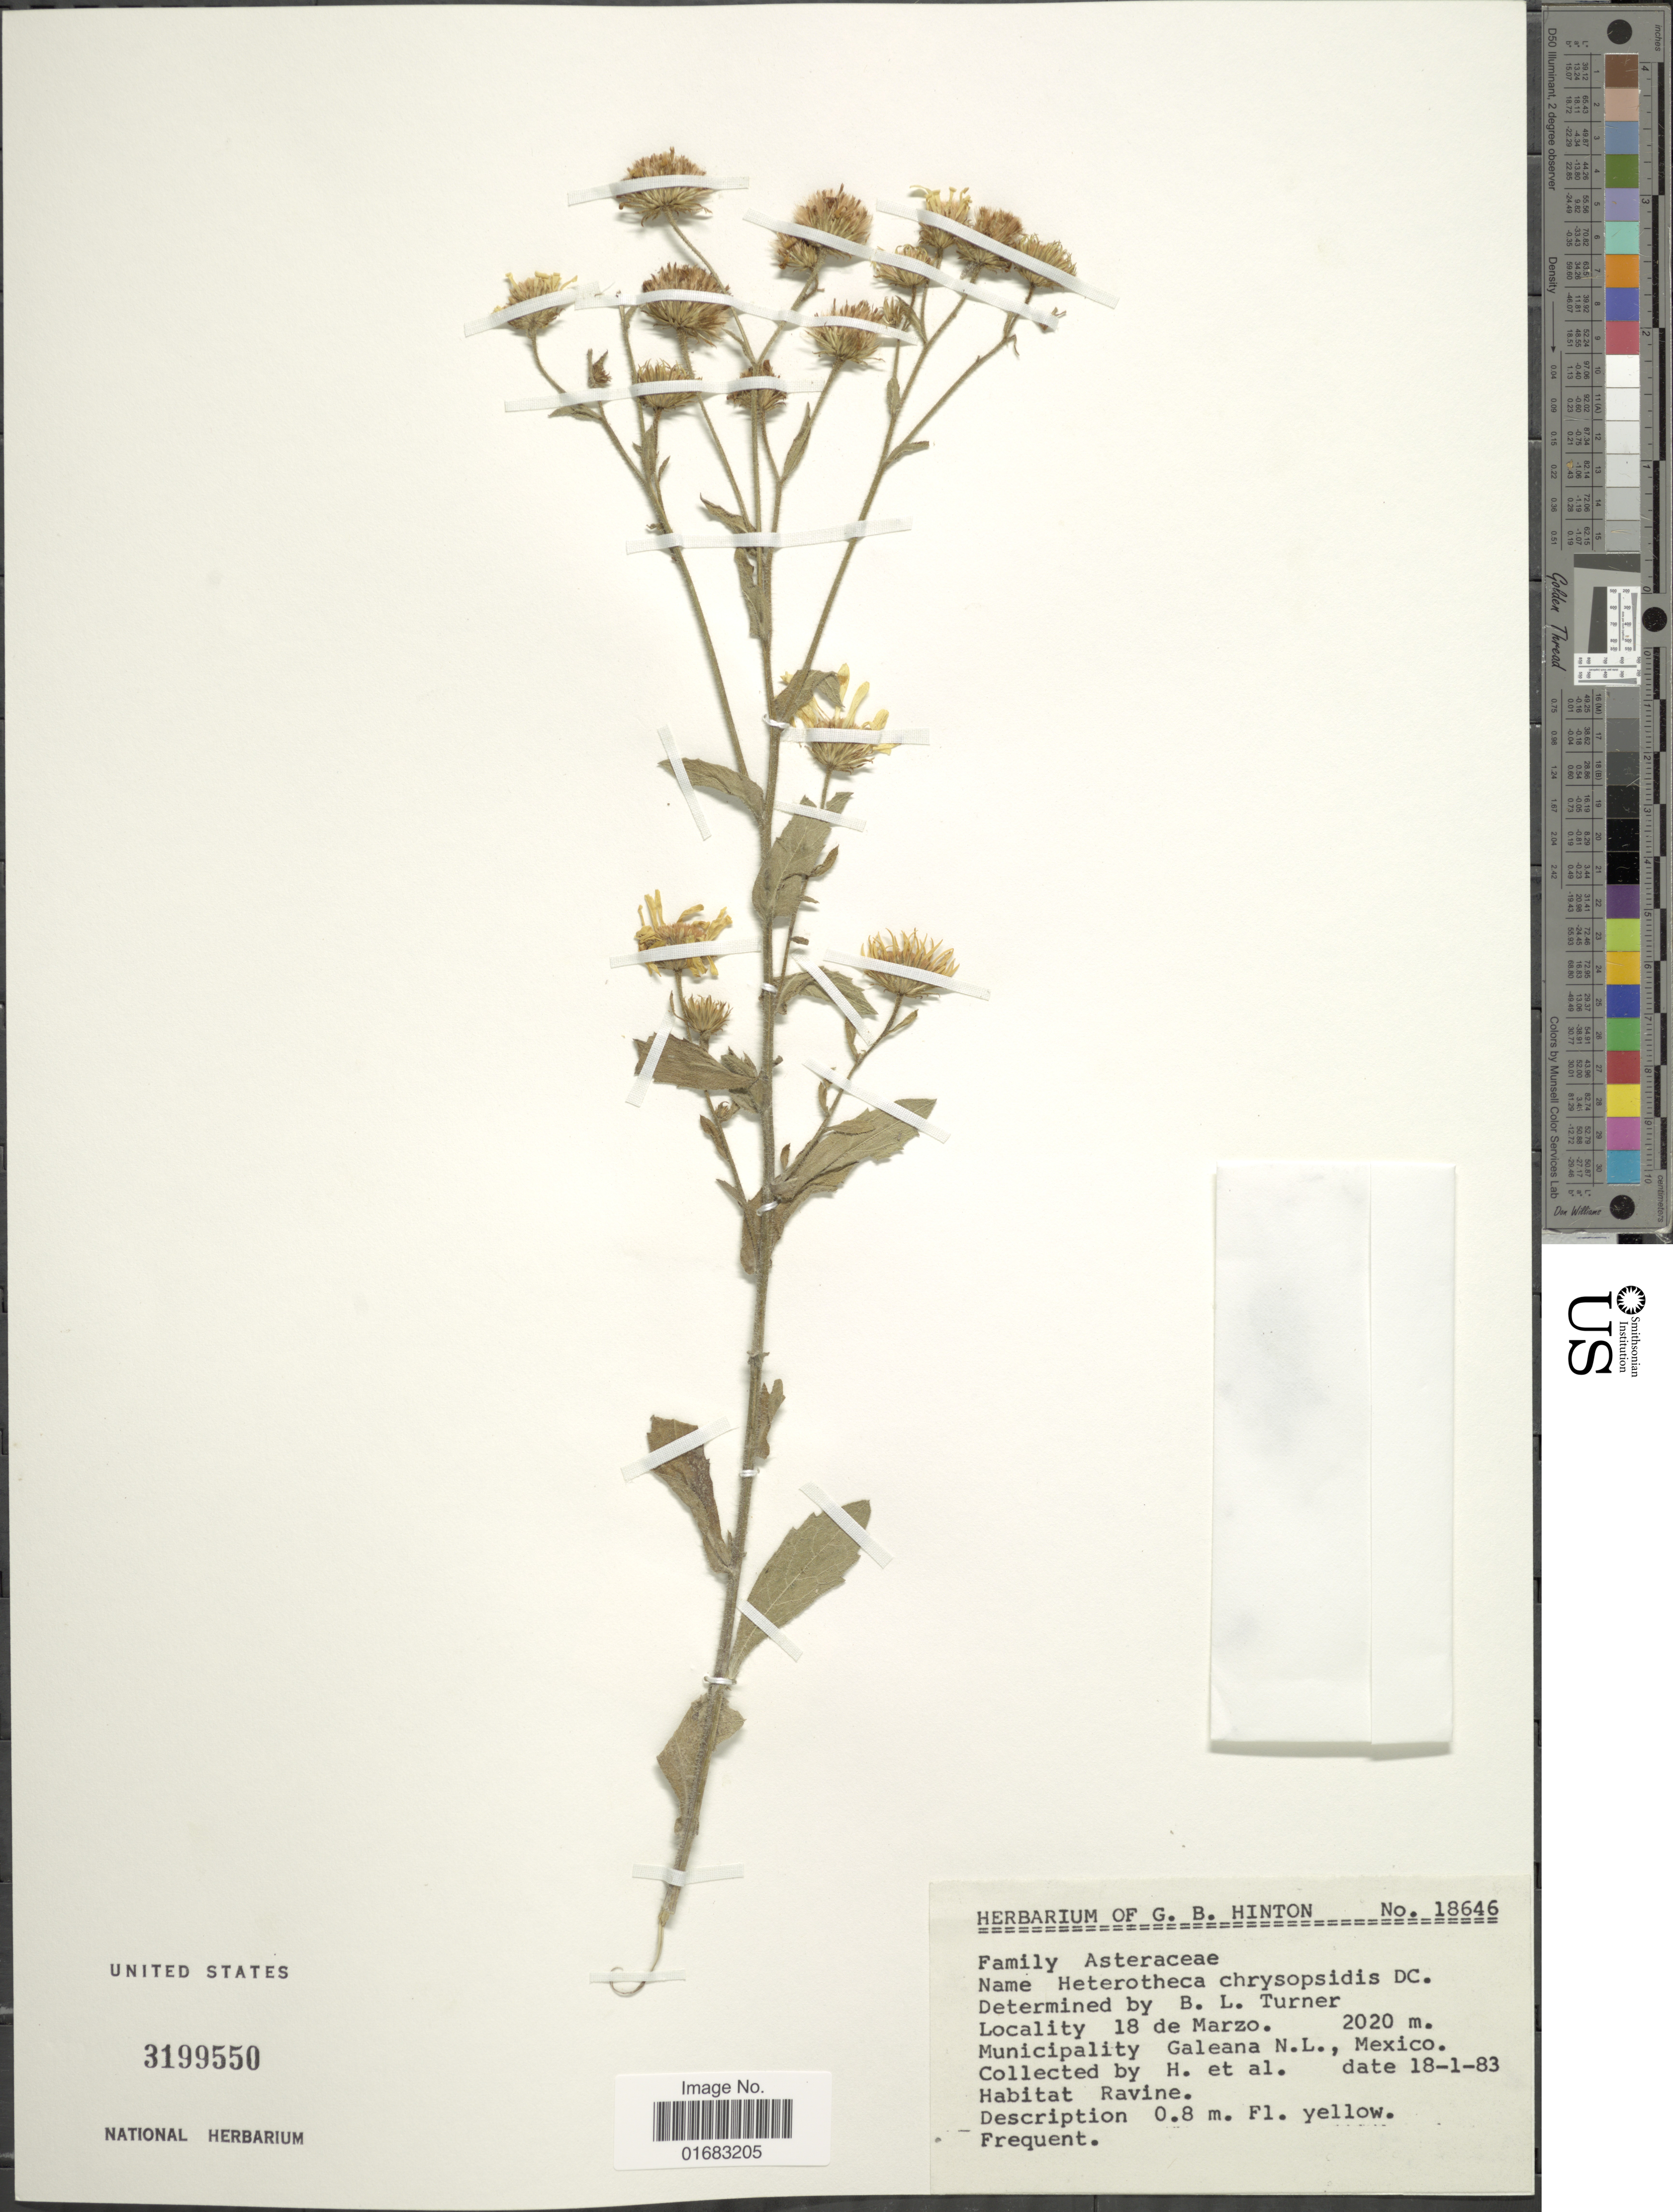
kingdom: Plantae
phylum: Tracheophyta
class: Magnoliopsida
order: Asterales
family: Asteraceae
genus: Heterotheca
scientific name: Heterotheca chrysopsidis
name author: DC.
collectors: G. B. Hinton & et al.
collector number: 18646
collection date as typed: Transcribed d/m/y: 18/1/83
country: Mexico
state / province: México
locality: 18 de Marzo. Minicipality Galeana N. L., México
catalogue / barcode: US 3199550